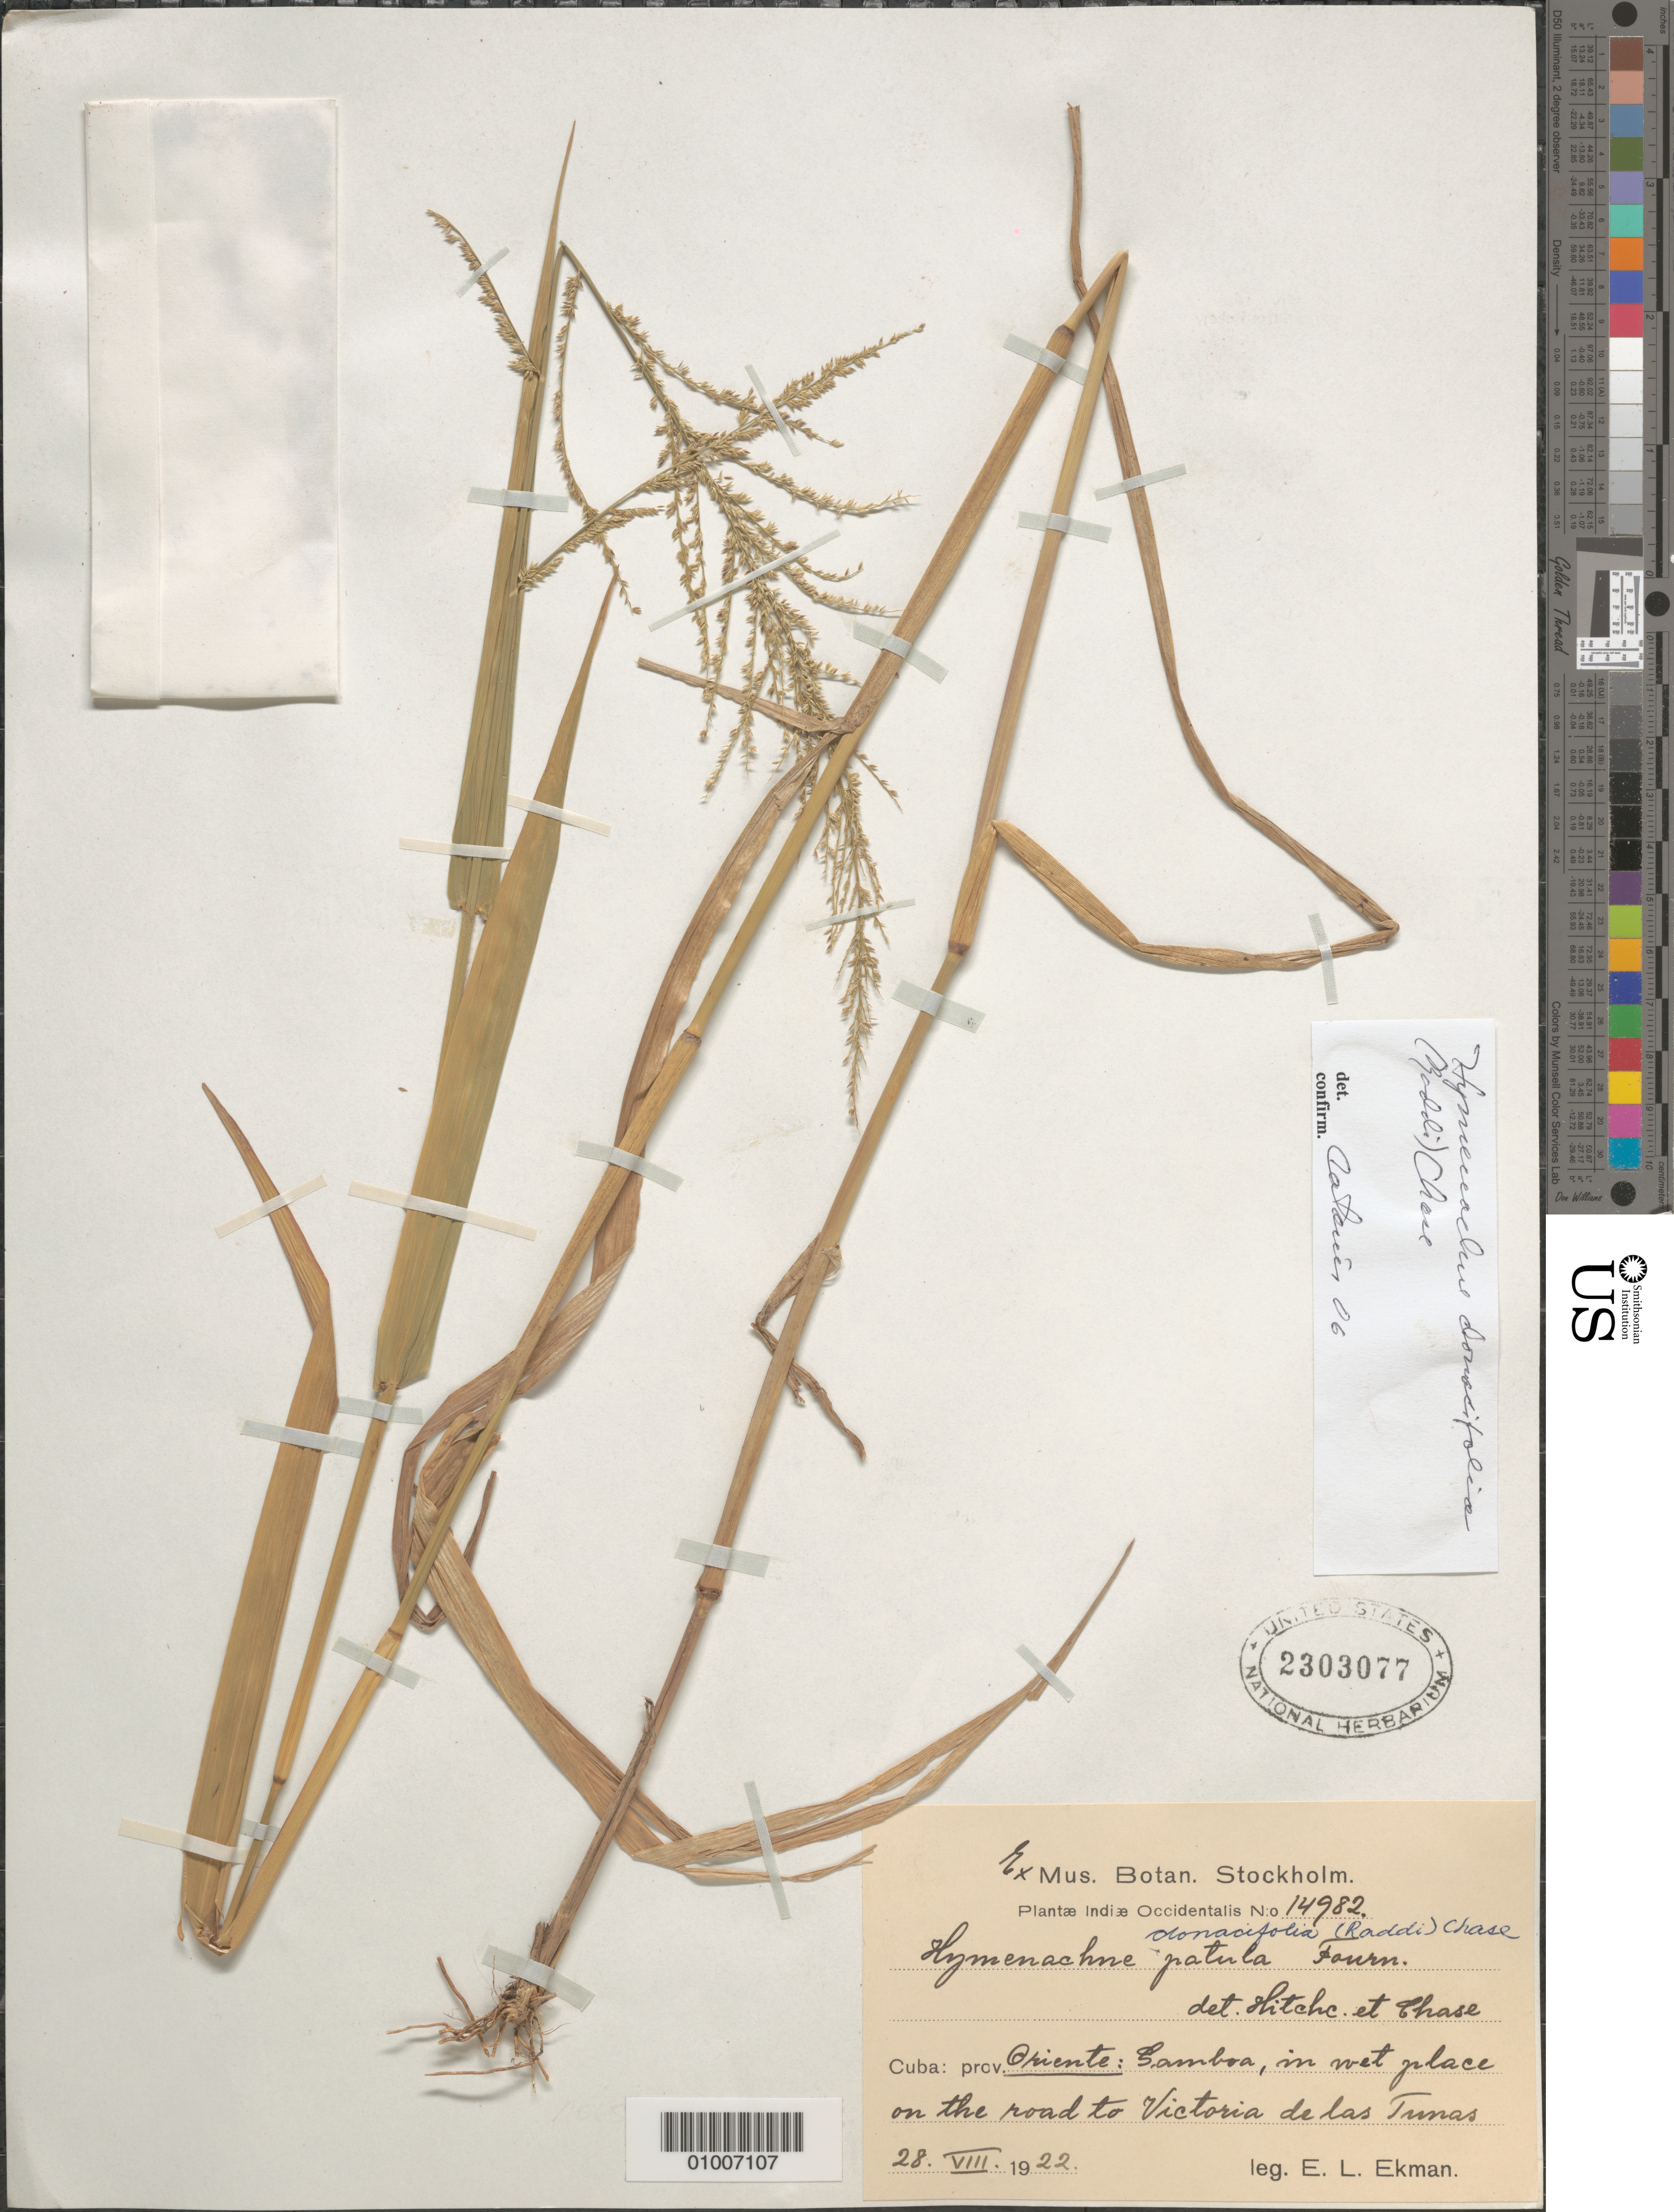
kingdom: Plantae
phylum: Tracheophyta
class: Liliopsida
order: Poales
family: Poaceae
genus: Hymenachne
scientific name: Hymenachne donacifolia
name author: (Raddi) Chase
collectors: E. L. Ekman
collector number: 14982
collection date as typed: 28 Aug 1922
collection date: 1922-08-28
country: Cuba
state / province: Oriente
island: Cuba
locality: Samboa, on the road to Victoria de las Tunas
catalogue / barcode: US 2303077